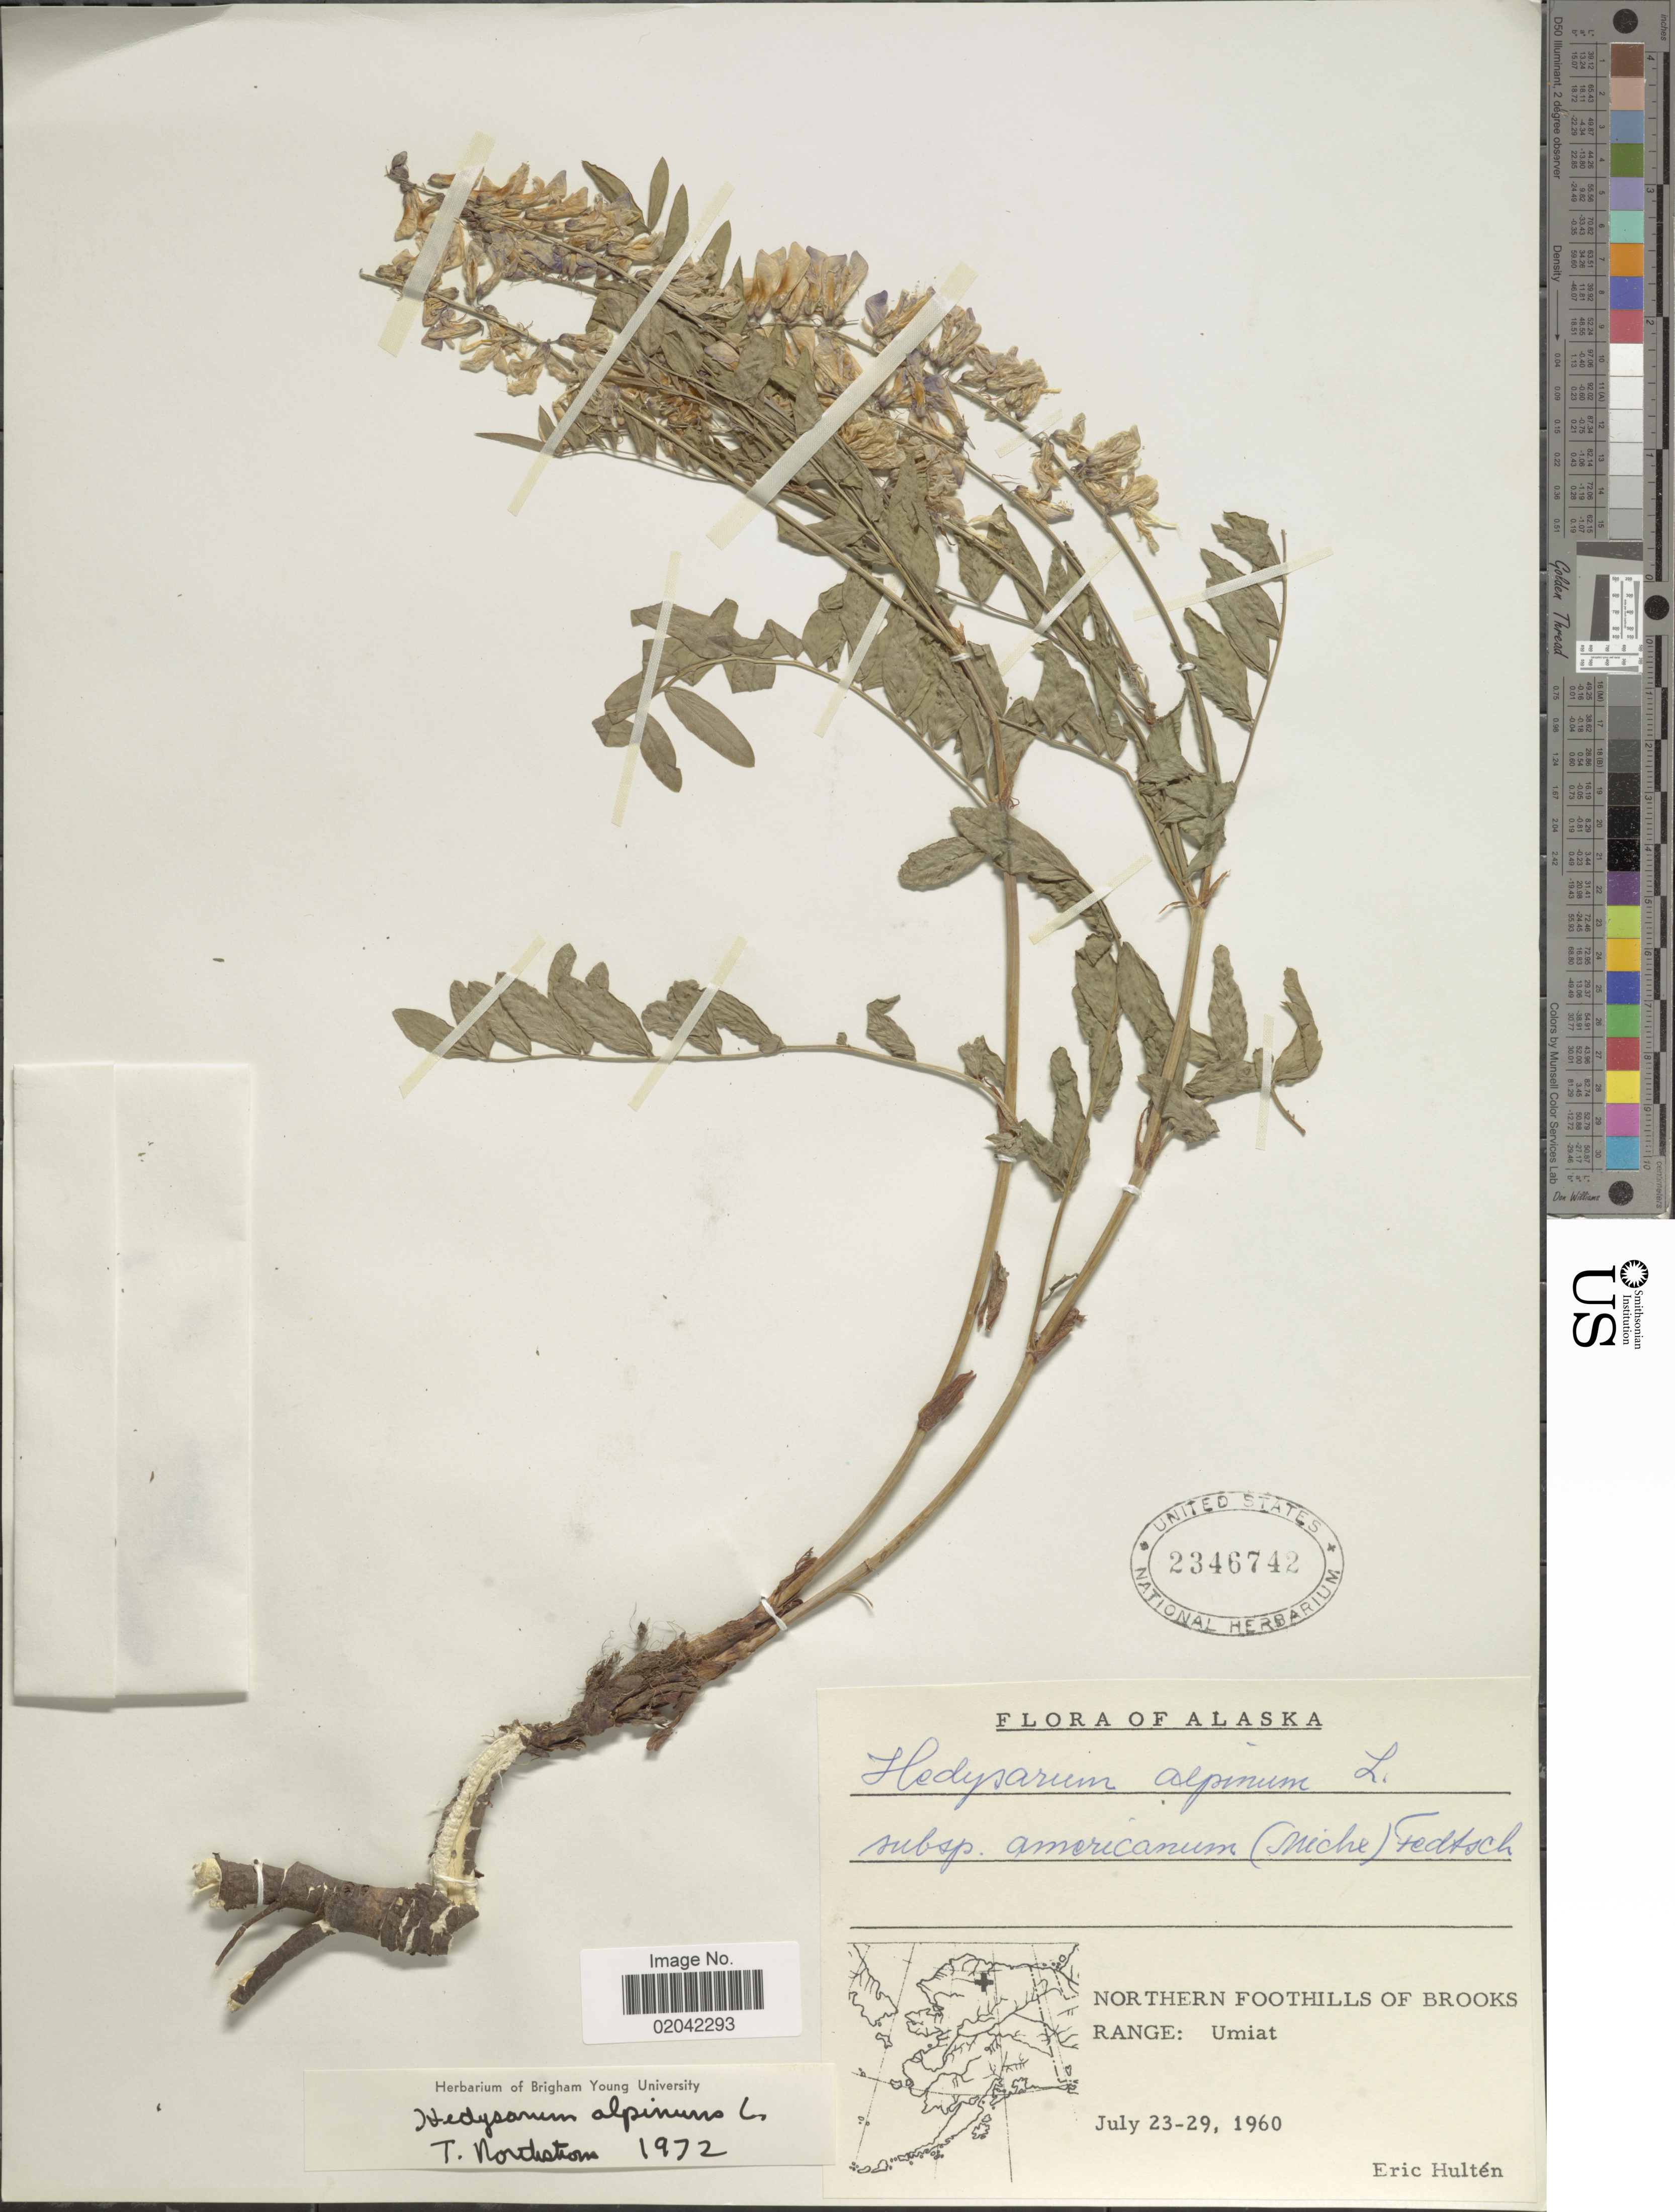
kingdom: Plantae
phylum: Tracheophyta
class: Magnoliopsida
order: Fabales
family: Fabaceae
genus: Hedysarum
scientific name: Hedysarum alpinum var. americanum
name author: Michx. ex Pursh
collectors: E. G. Hultén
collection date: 1960-07-23/1960-07-29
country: United States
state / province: Alaska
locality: Northern Foothills of Brooks Range: Umiat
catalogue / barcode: US 2346742